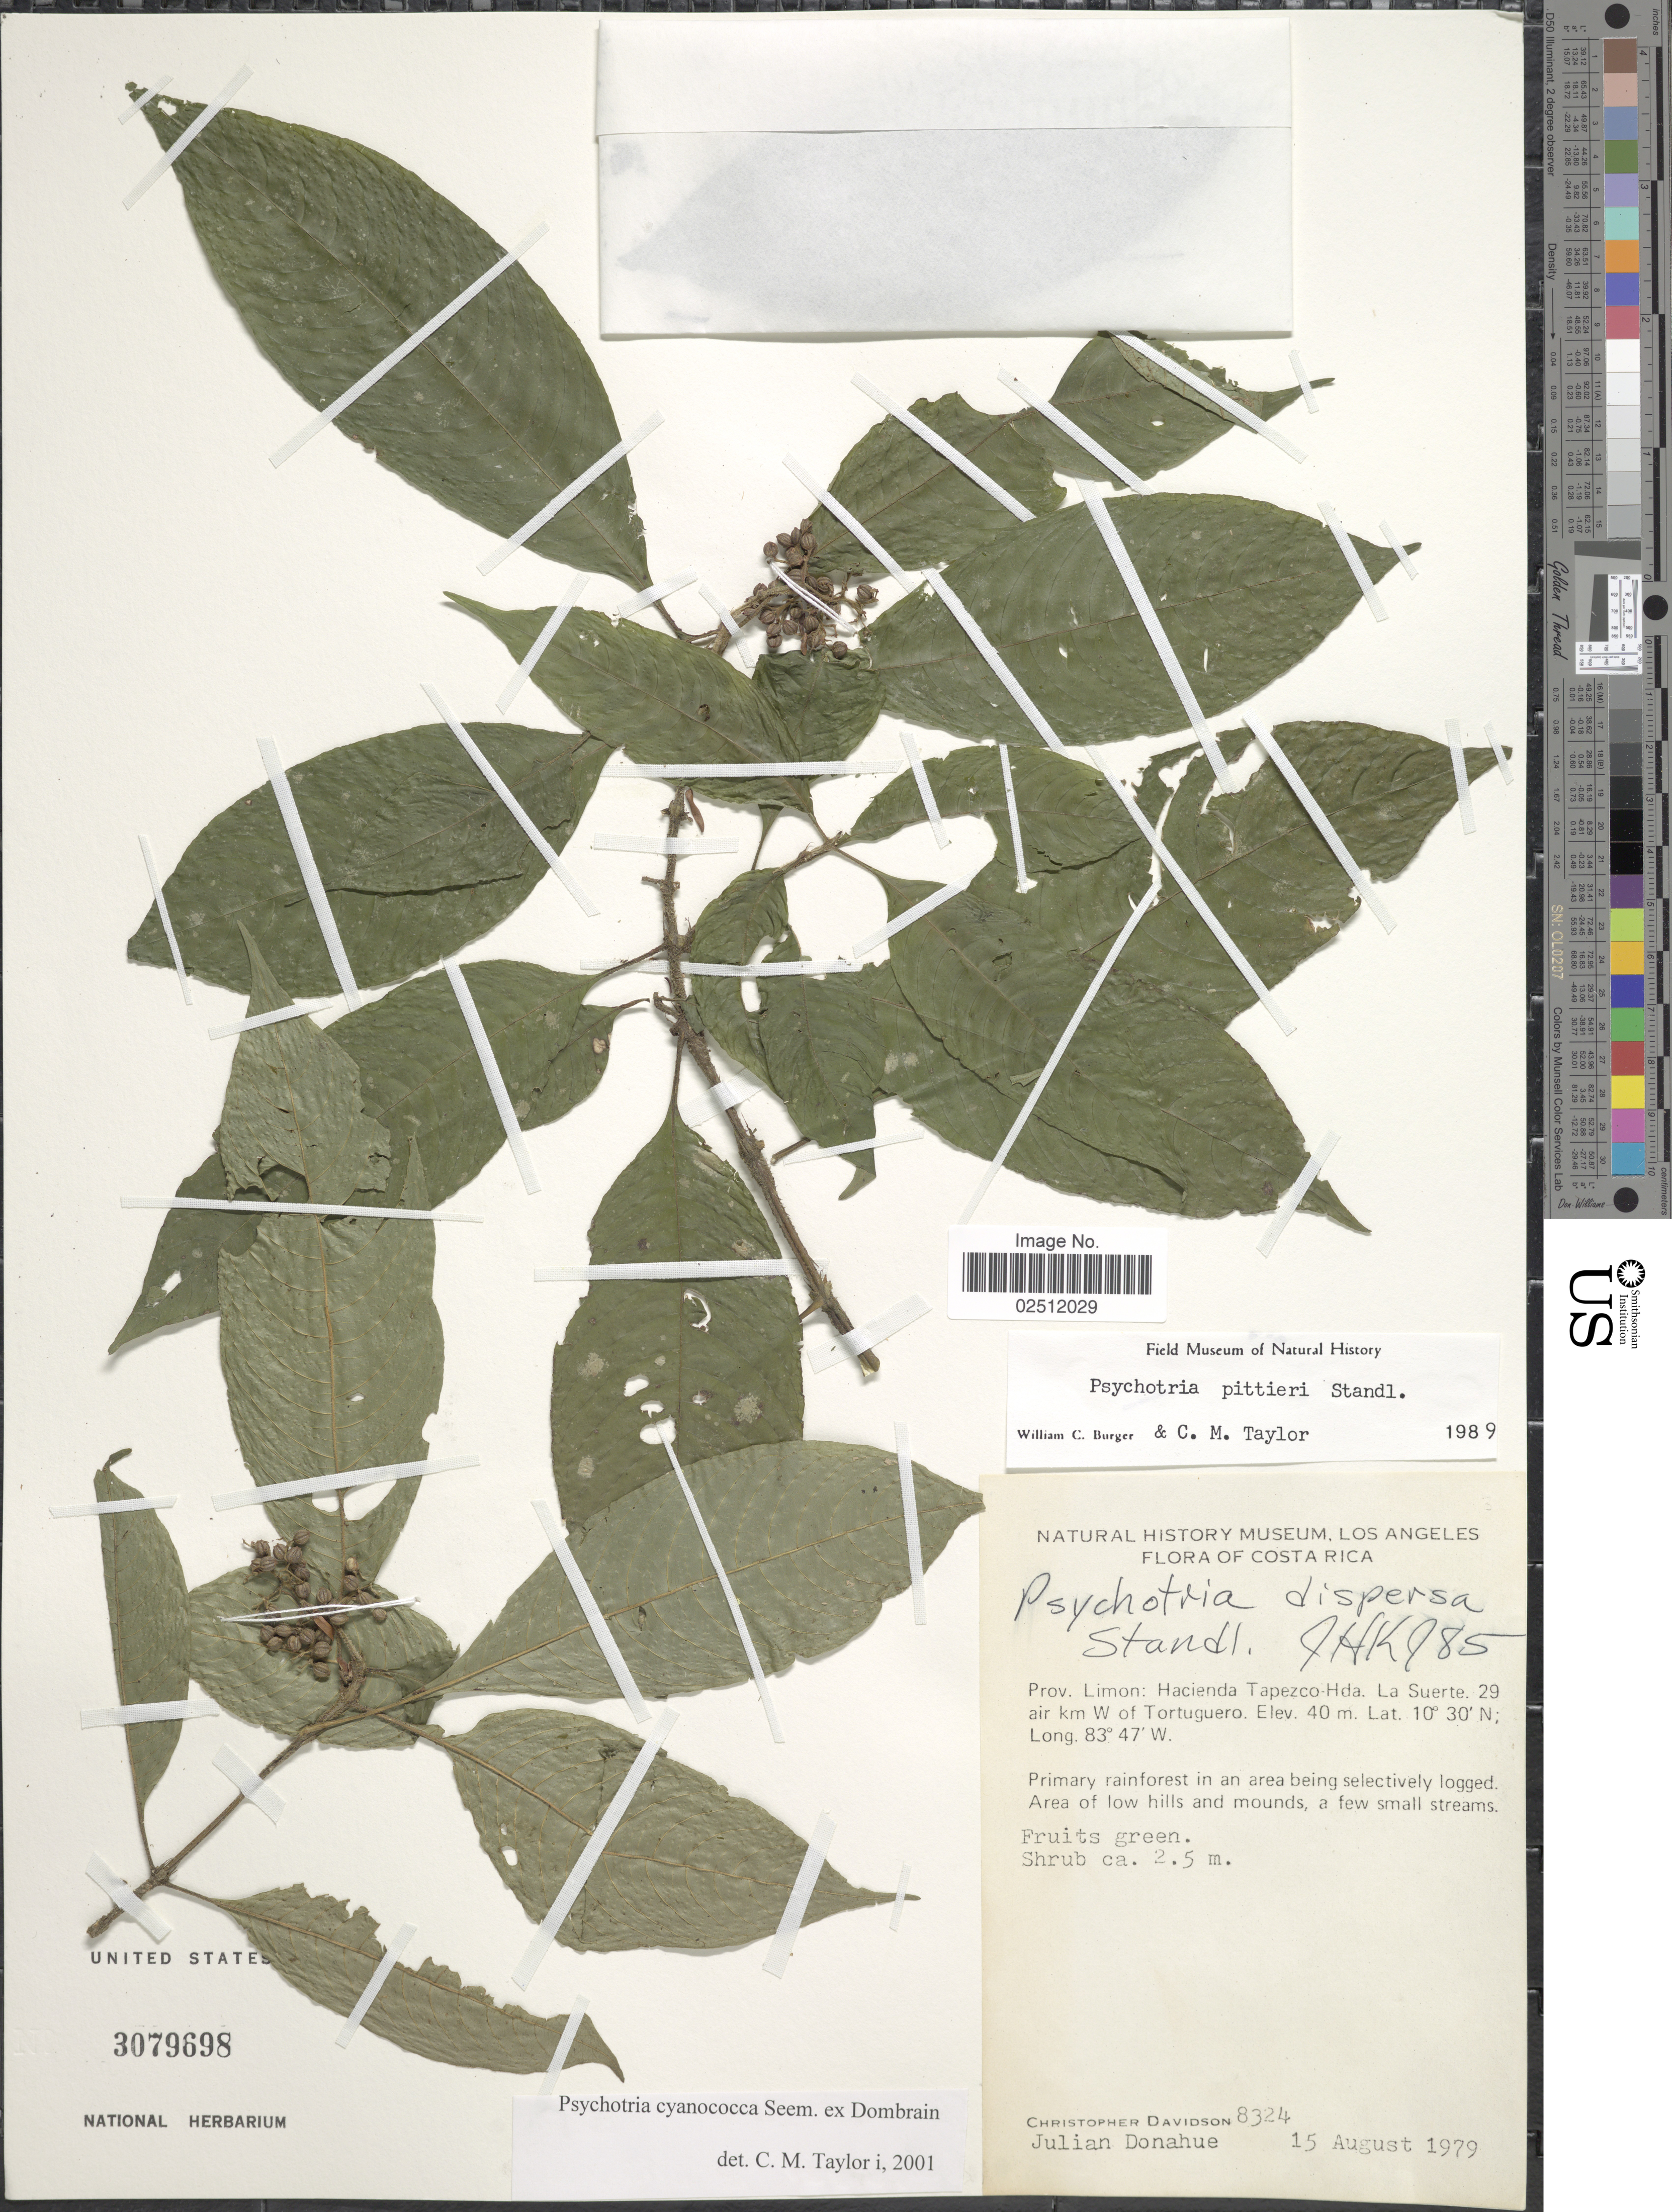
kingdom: Plantae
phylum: Tracheophyta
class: Magnoliopsida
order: Gentianales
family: Rubiaceae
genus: Psychotria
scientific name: Psychotria cyanococca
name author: Seem. ex Dombrain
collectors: C. Davidson & J. Donahue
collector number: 8324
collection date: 1979-08-15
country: Costa Rica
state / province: Limón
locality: Hacienda Tapezco-Hda. La Suerte. 29 air km W of Tortuguero. Primary rainforest in an area being selectively logged. Area of low hills and mounds, a few small streams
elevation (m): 40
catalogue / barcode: US 3079698